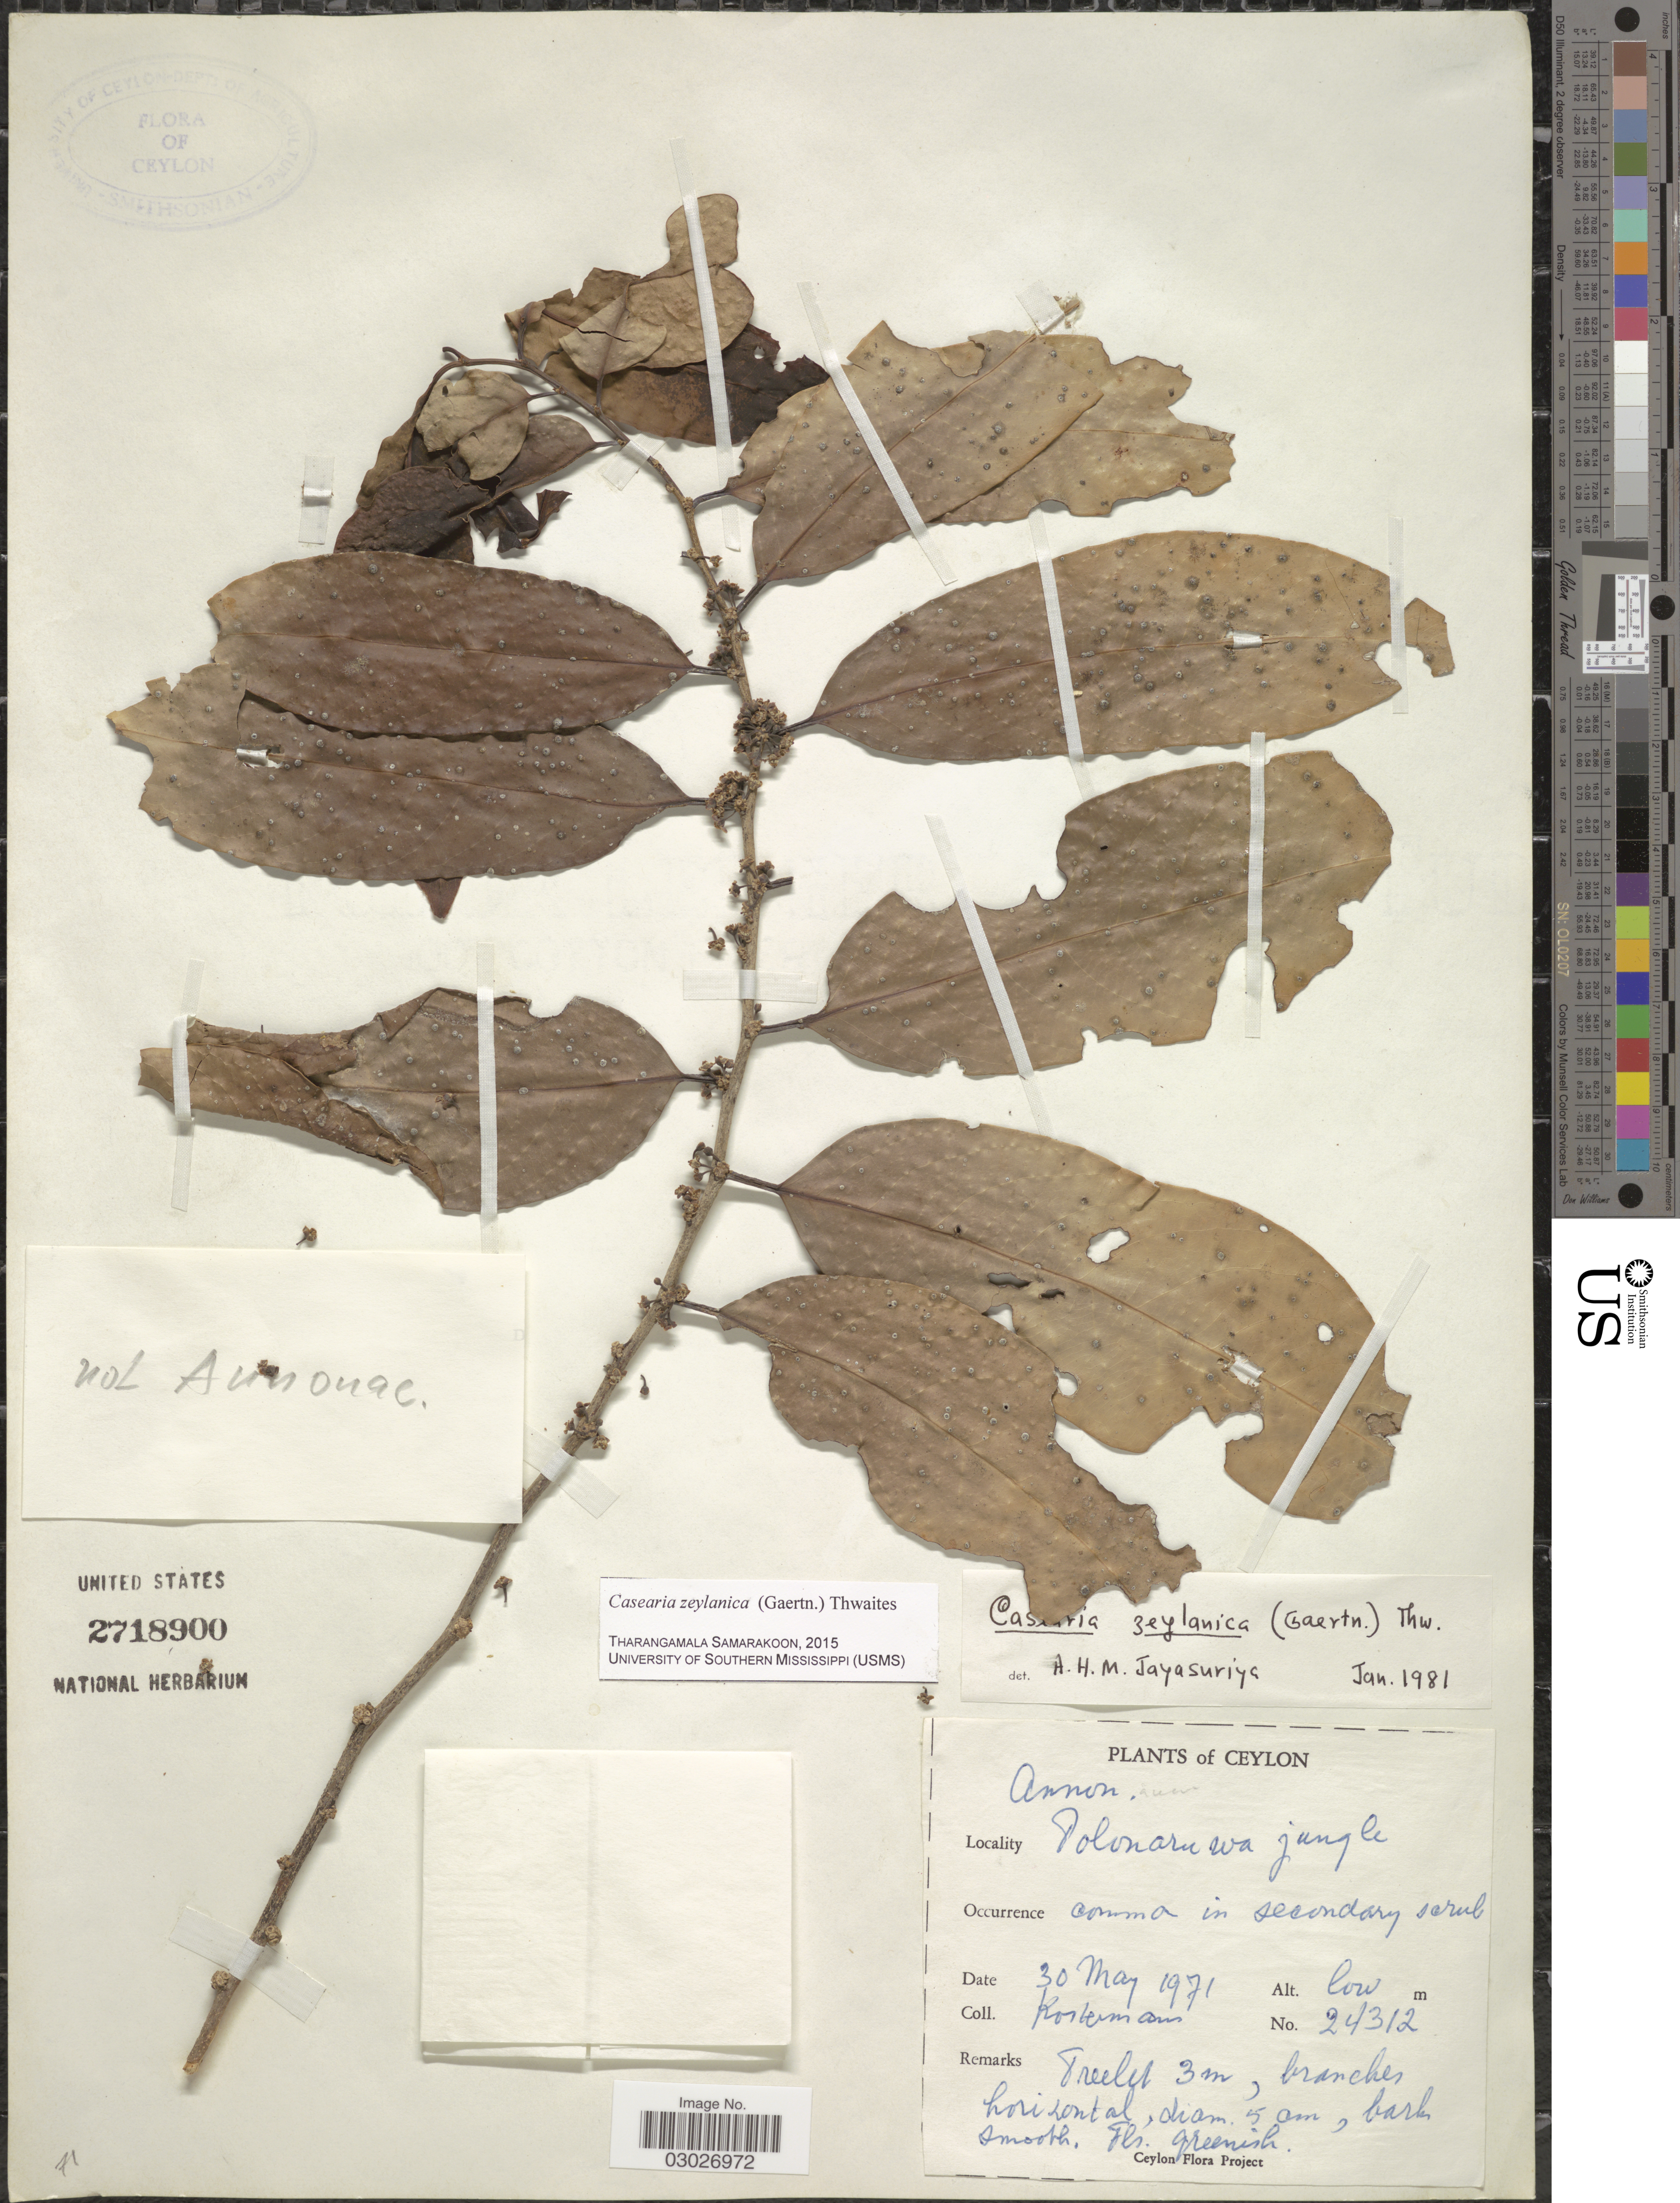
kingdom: Plantae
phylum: Tracheophyta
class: Magnoliopsida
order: Malpighiales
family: Salicaceae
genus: Casearia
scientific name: Casearia zeylanica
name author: Thwaites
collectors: Kostermans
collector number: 24312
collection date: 1971-05-30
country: Sri Lanka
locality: Ceylon. Polonaruwa jungle.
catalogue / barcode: US 2718900